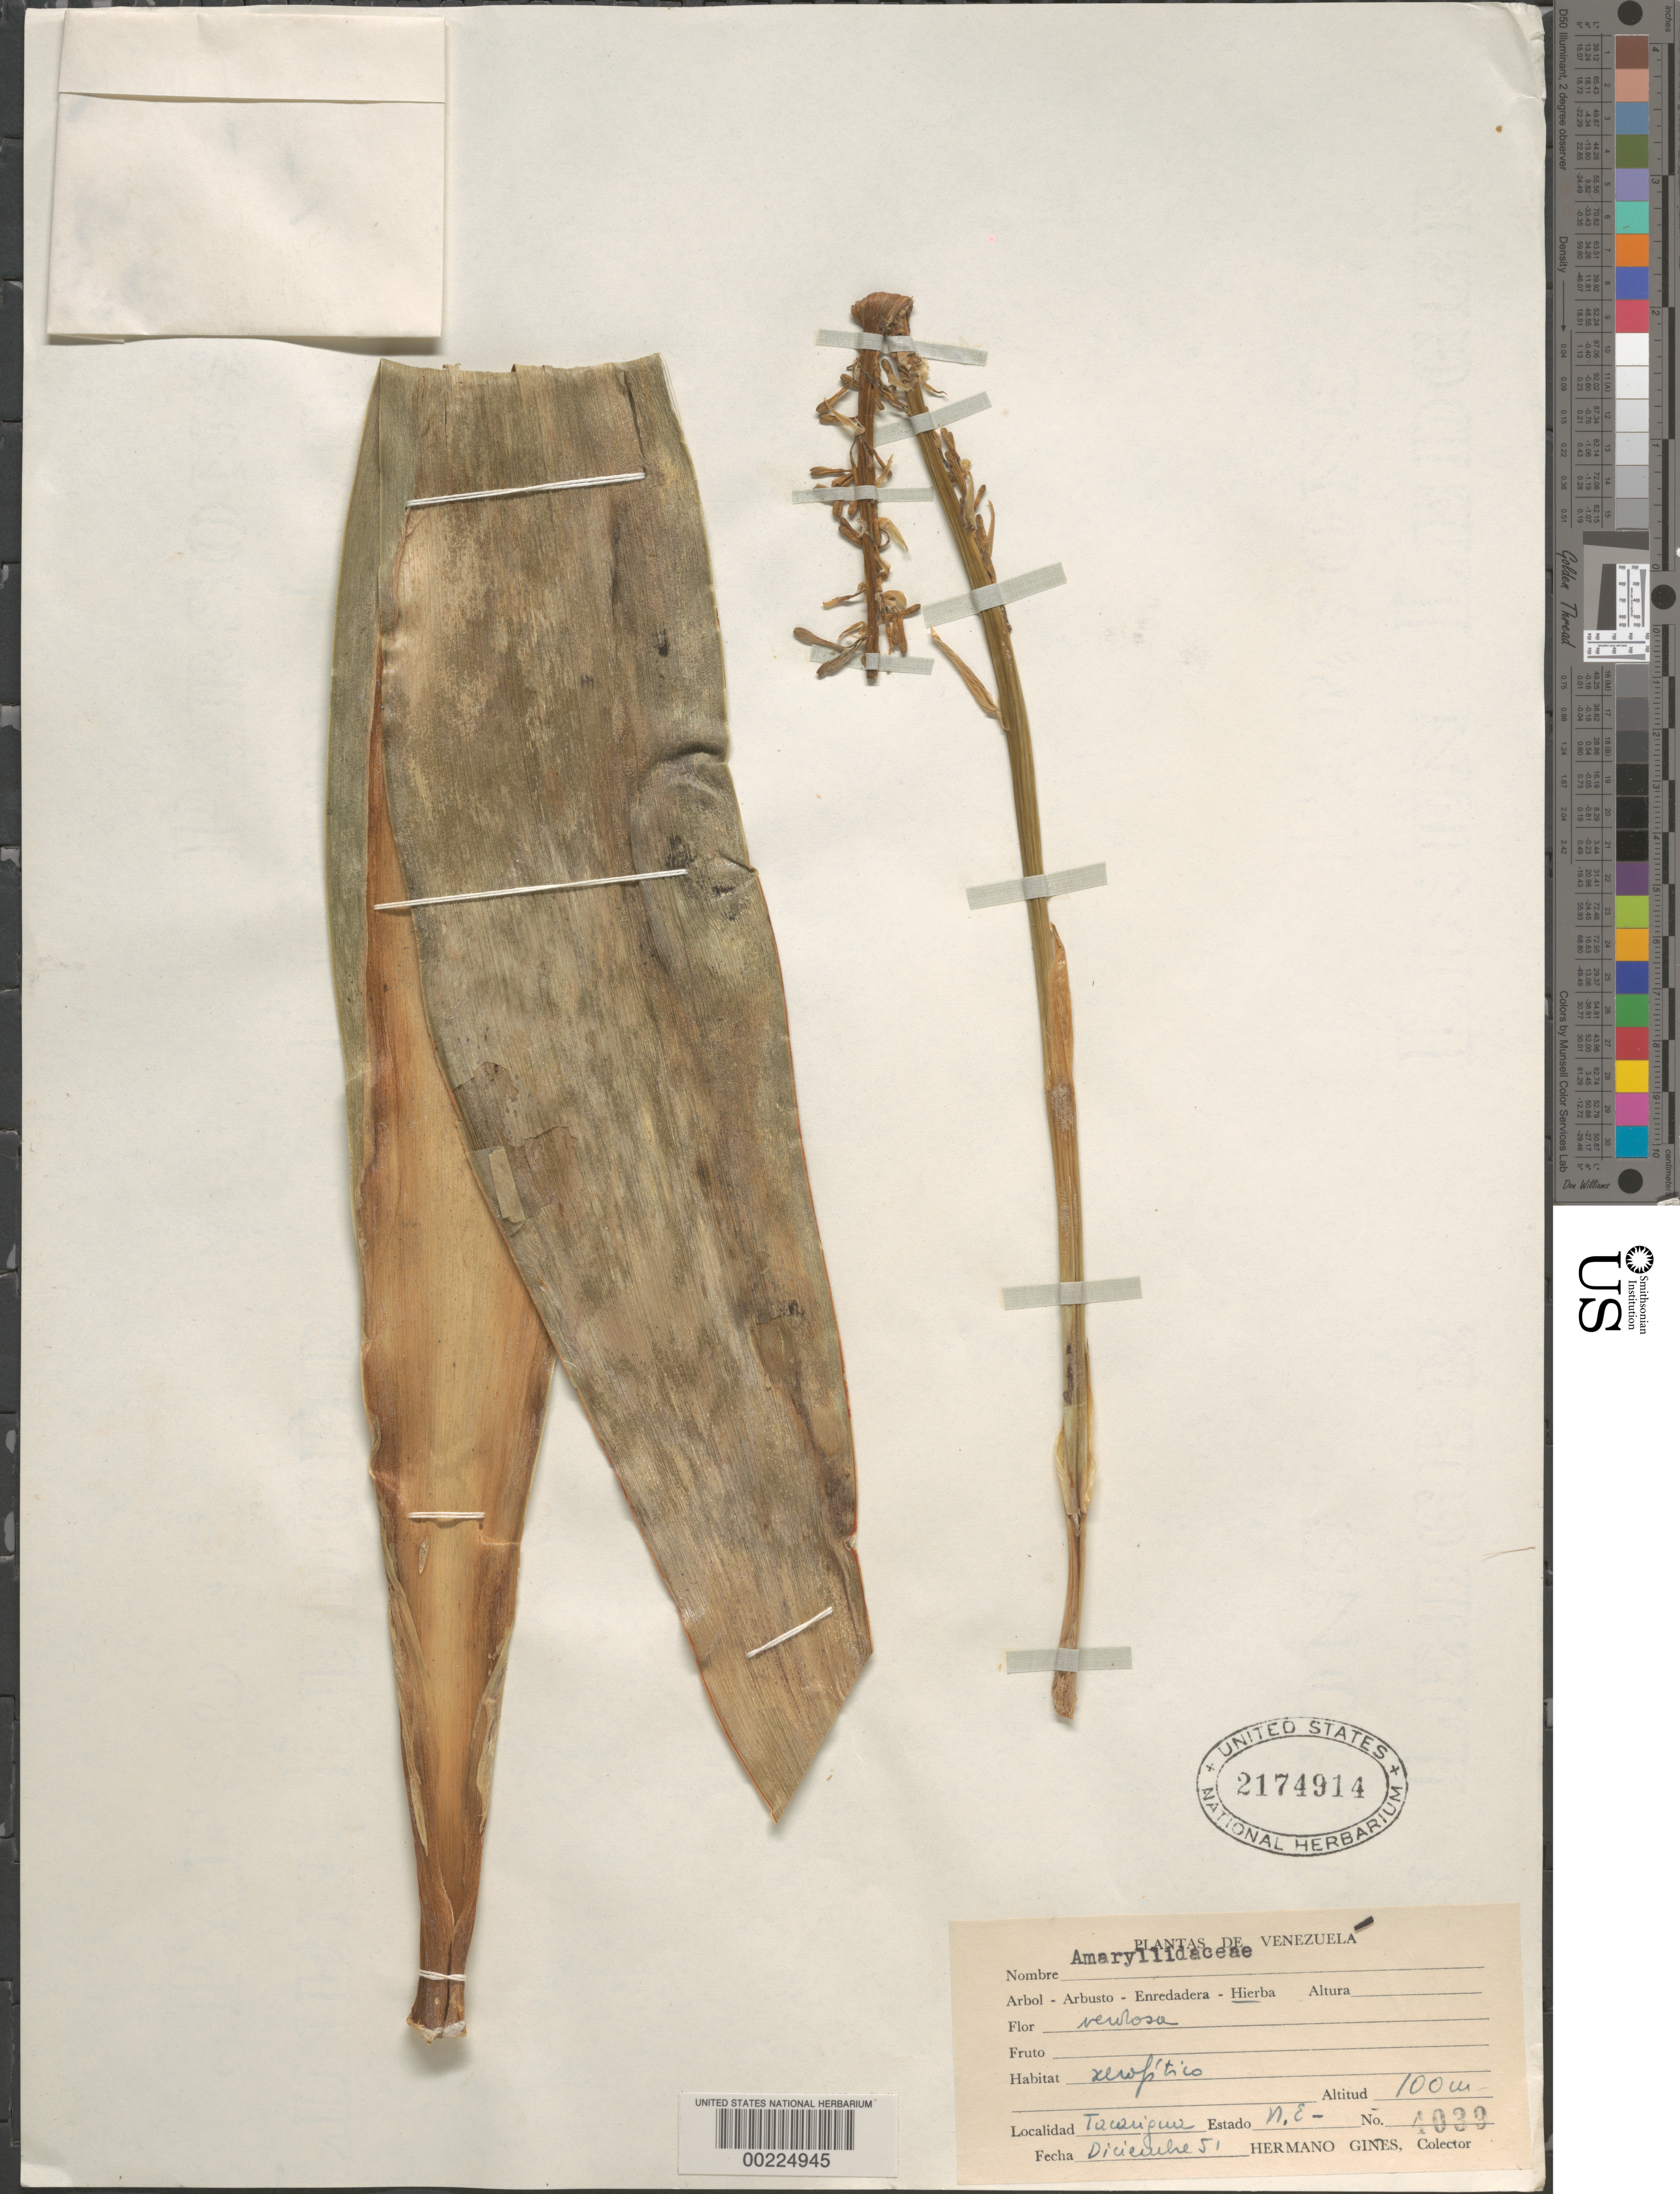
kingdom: Plantae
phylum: Tracheophyta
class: Liliopsida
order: Asparagales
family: Amaryllidaceae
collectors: Bro. Gines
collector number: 4039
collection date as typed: Dec 1951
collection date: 1951-12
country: Venezuela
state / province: Nueva Esparta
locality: Tawuqua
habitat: Xerophytic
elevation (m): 100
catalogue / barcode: US 2174914